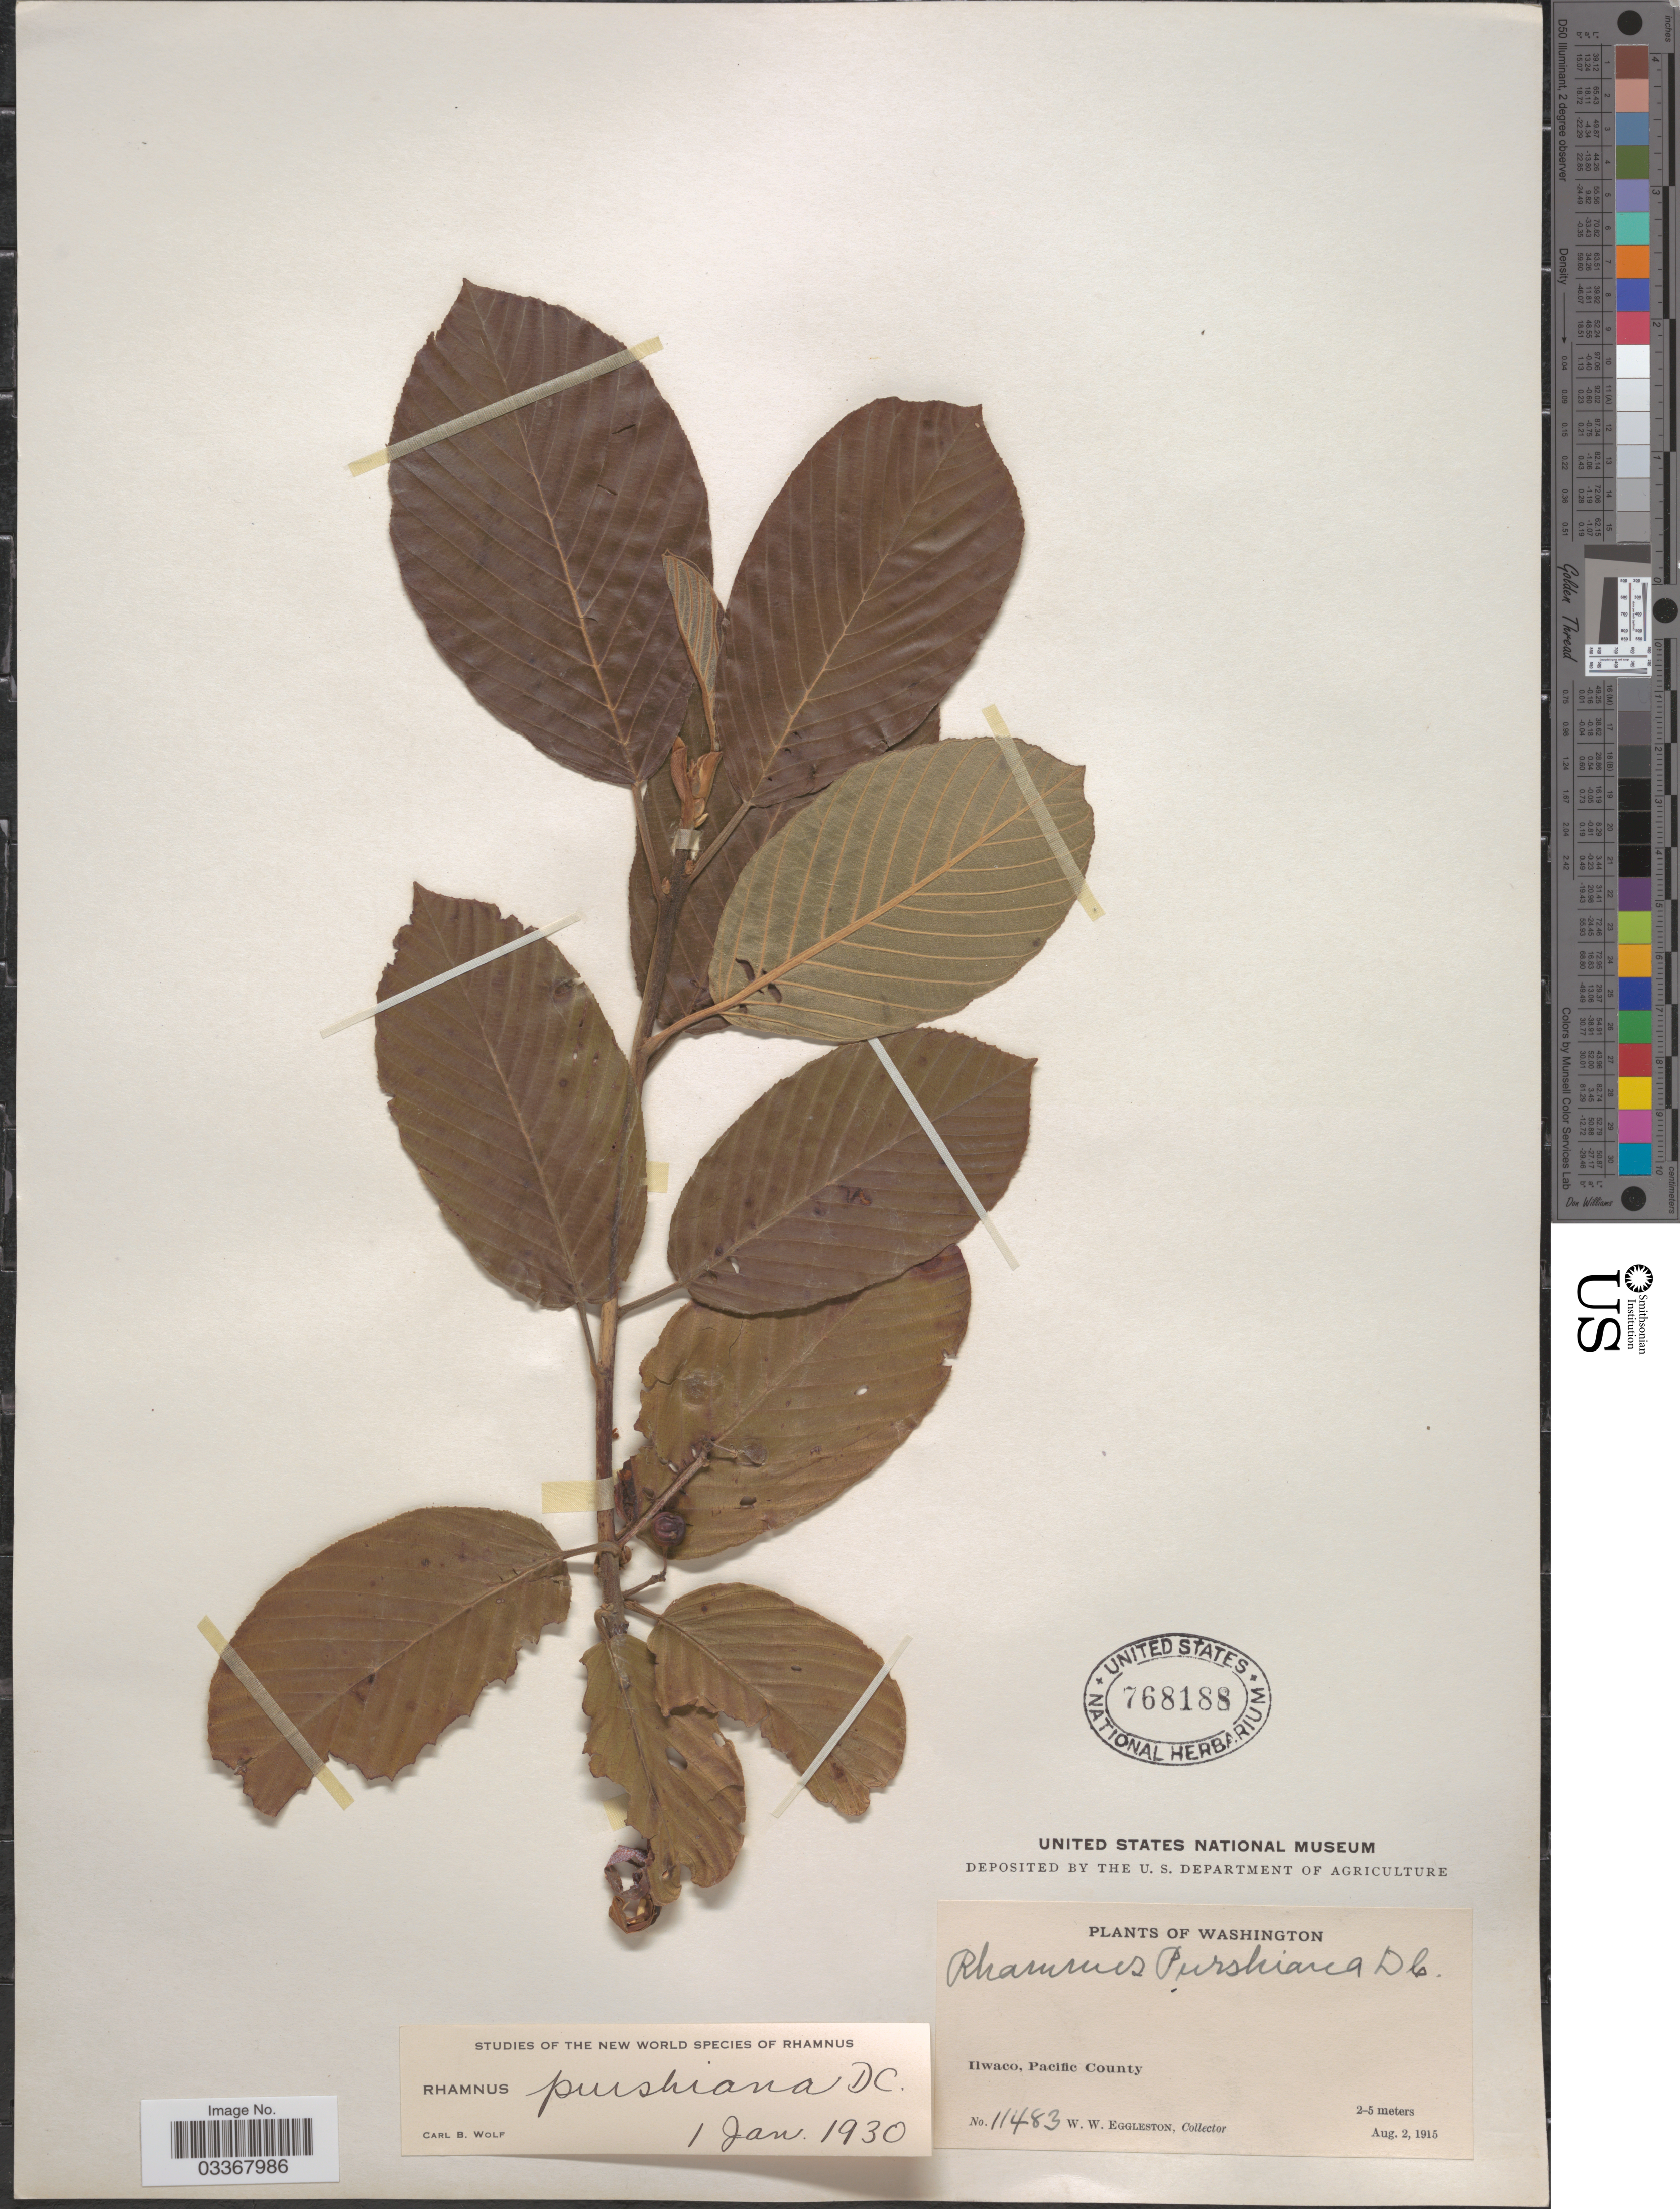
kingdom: Plantae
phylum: Tracheophyta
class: Magnoliopsida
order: Rosales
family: Rhamnaceae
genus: Frangula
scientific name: Frangula purshiana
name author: (DC.) A. Gray ex J.G. Cooper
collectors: W. W. Eggleston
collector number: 11483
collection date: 1915-08-02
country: United States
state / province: Washington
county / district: Pacific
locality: Ilwaco, Pacific County.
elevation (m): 2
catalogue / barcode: US 768188